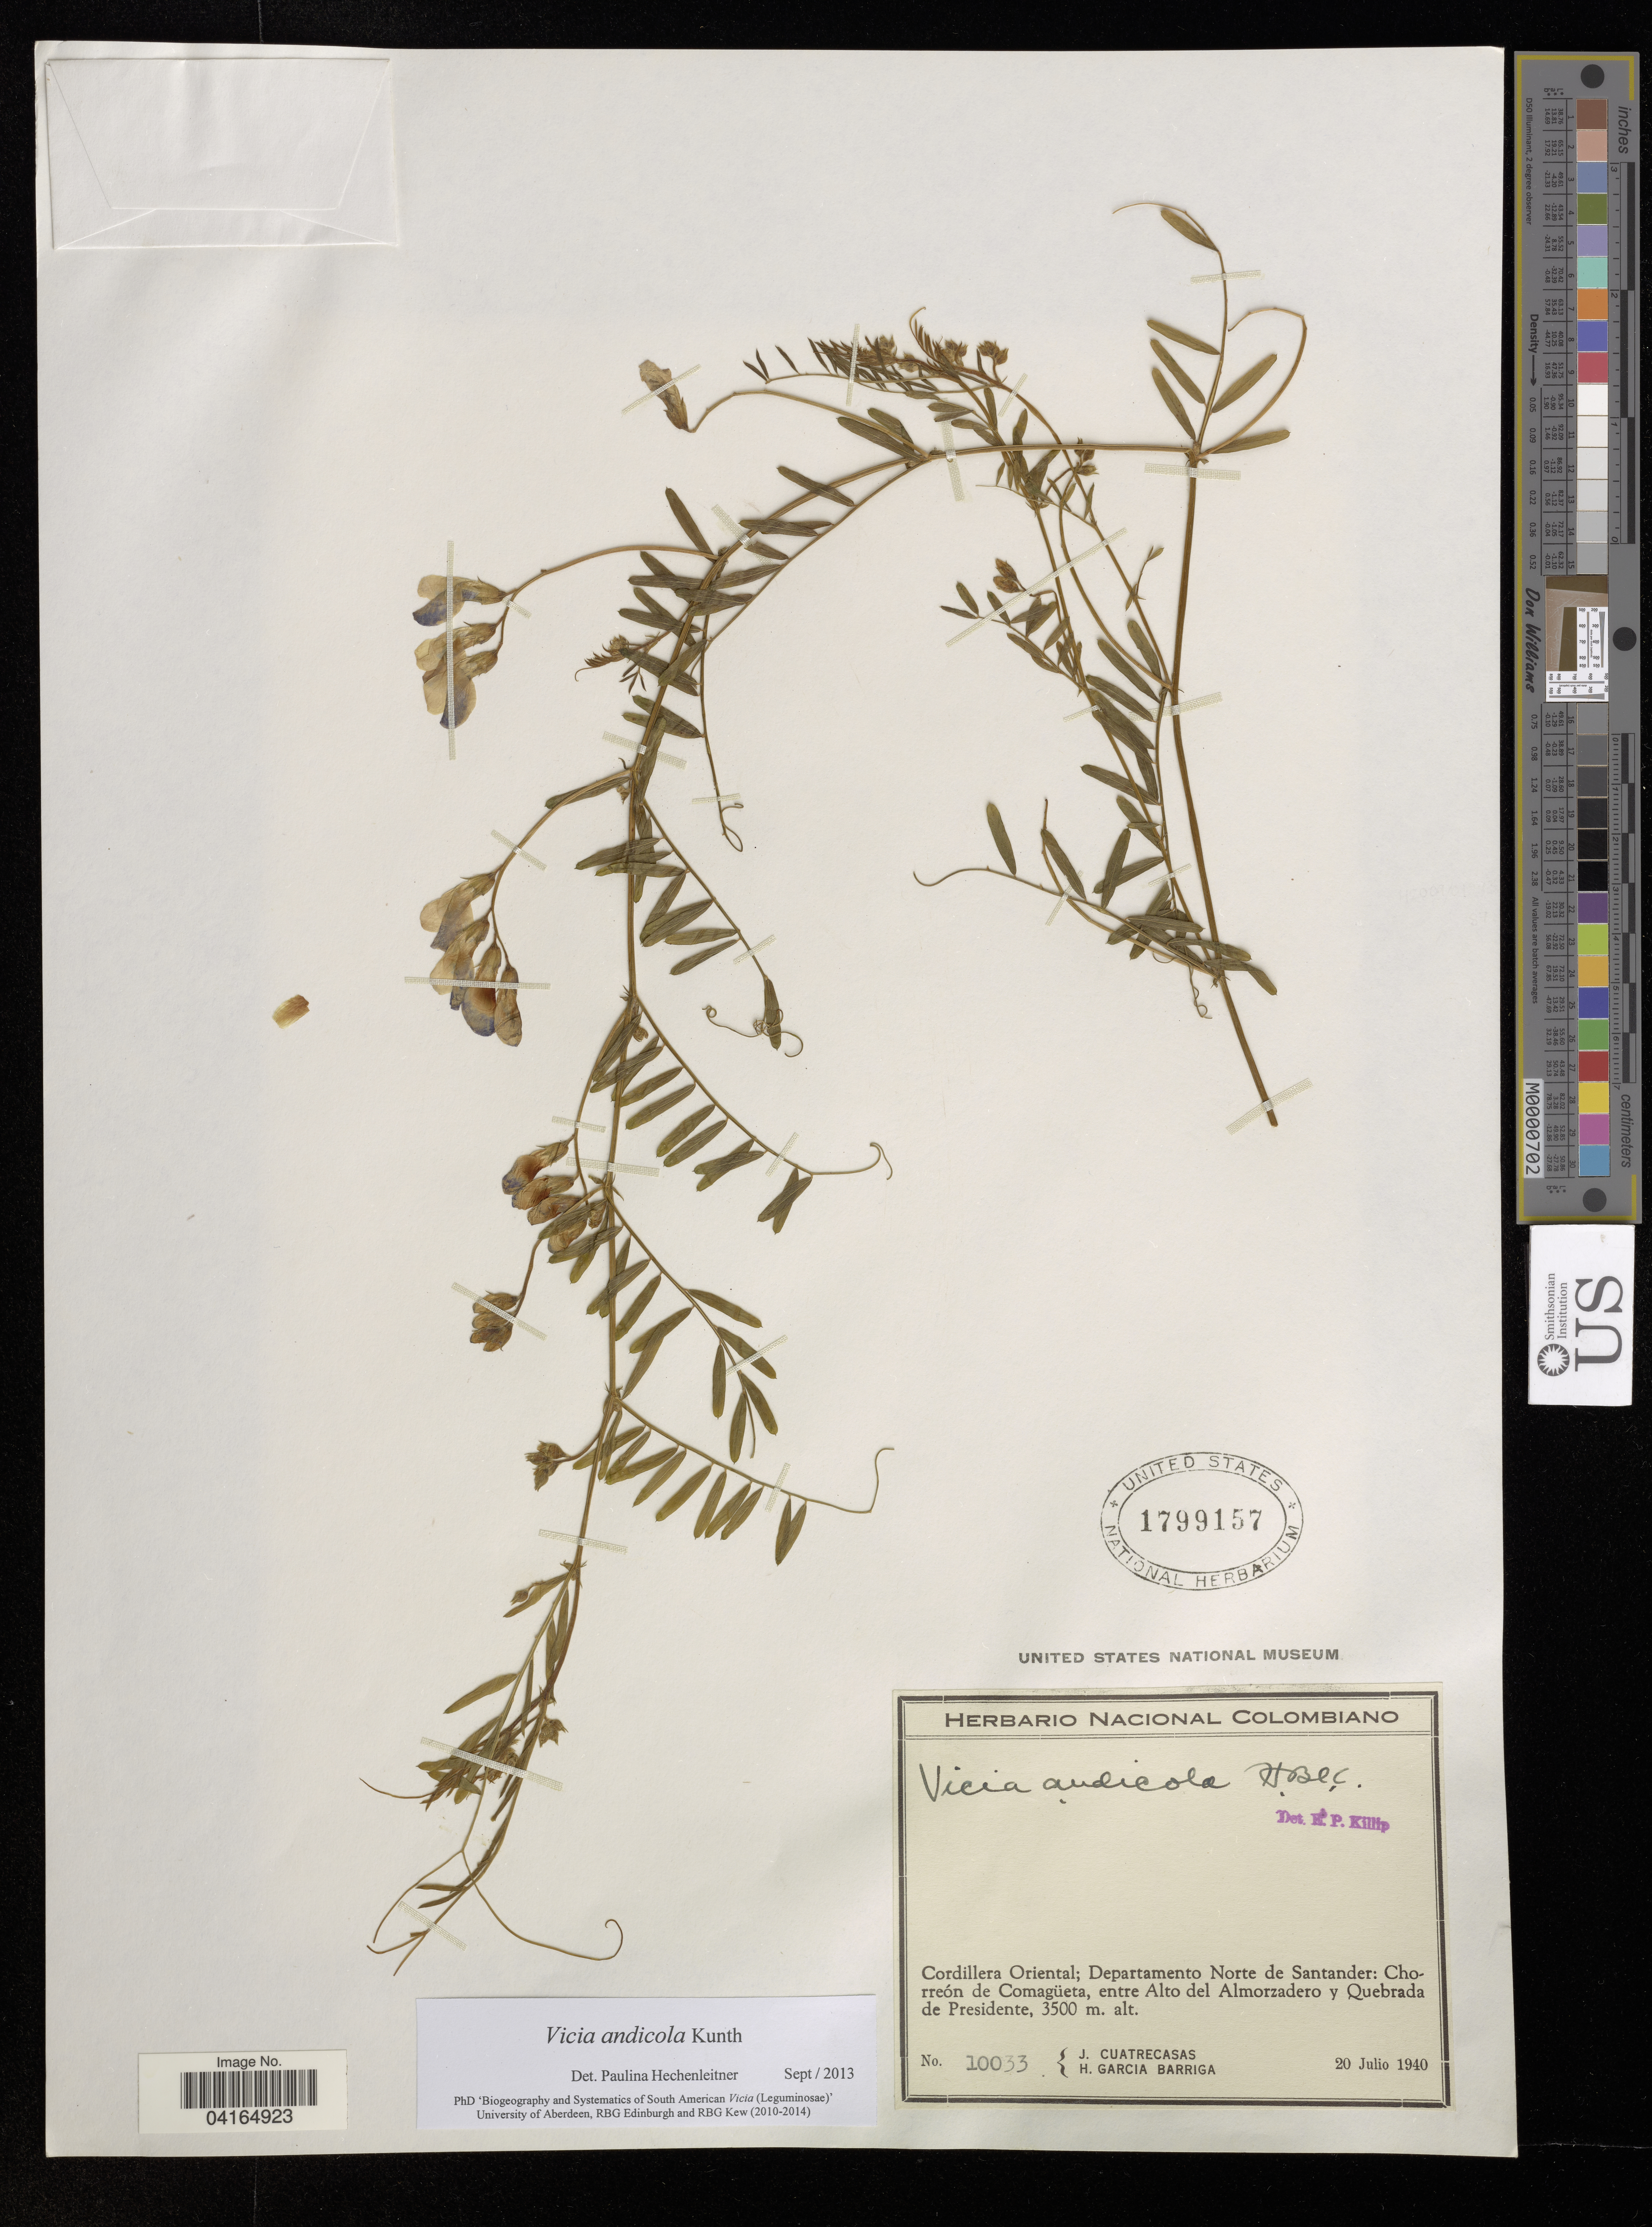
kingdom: Plantae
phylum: Tracheophyta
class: Magnoliopsida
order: Fabales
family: Fabaceae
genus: Vicia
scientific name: Vicia andicola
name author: Kunth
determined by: Hechenleitner, Paulina, RBG Edinburgh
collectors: J. Cuatrecasas & H. Díaz Barriga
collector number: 10033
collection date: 1940-07-20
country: Colombia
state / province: Norte de Santander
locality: Cordillera Oriental; Departamento Norte de Santander: Chorreón de Comagüeta, entre Alto del Almorzadero y Quebrada de Presidente.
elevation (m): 3500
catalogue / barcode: US 1799157